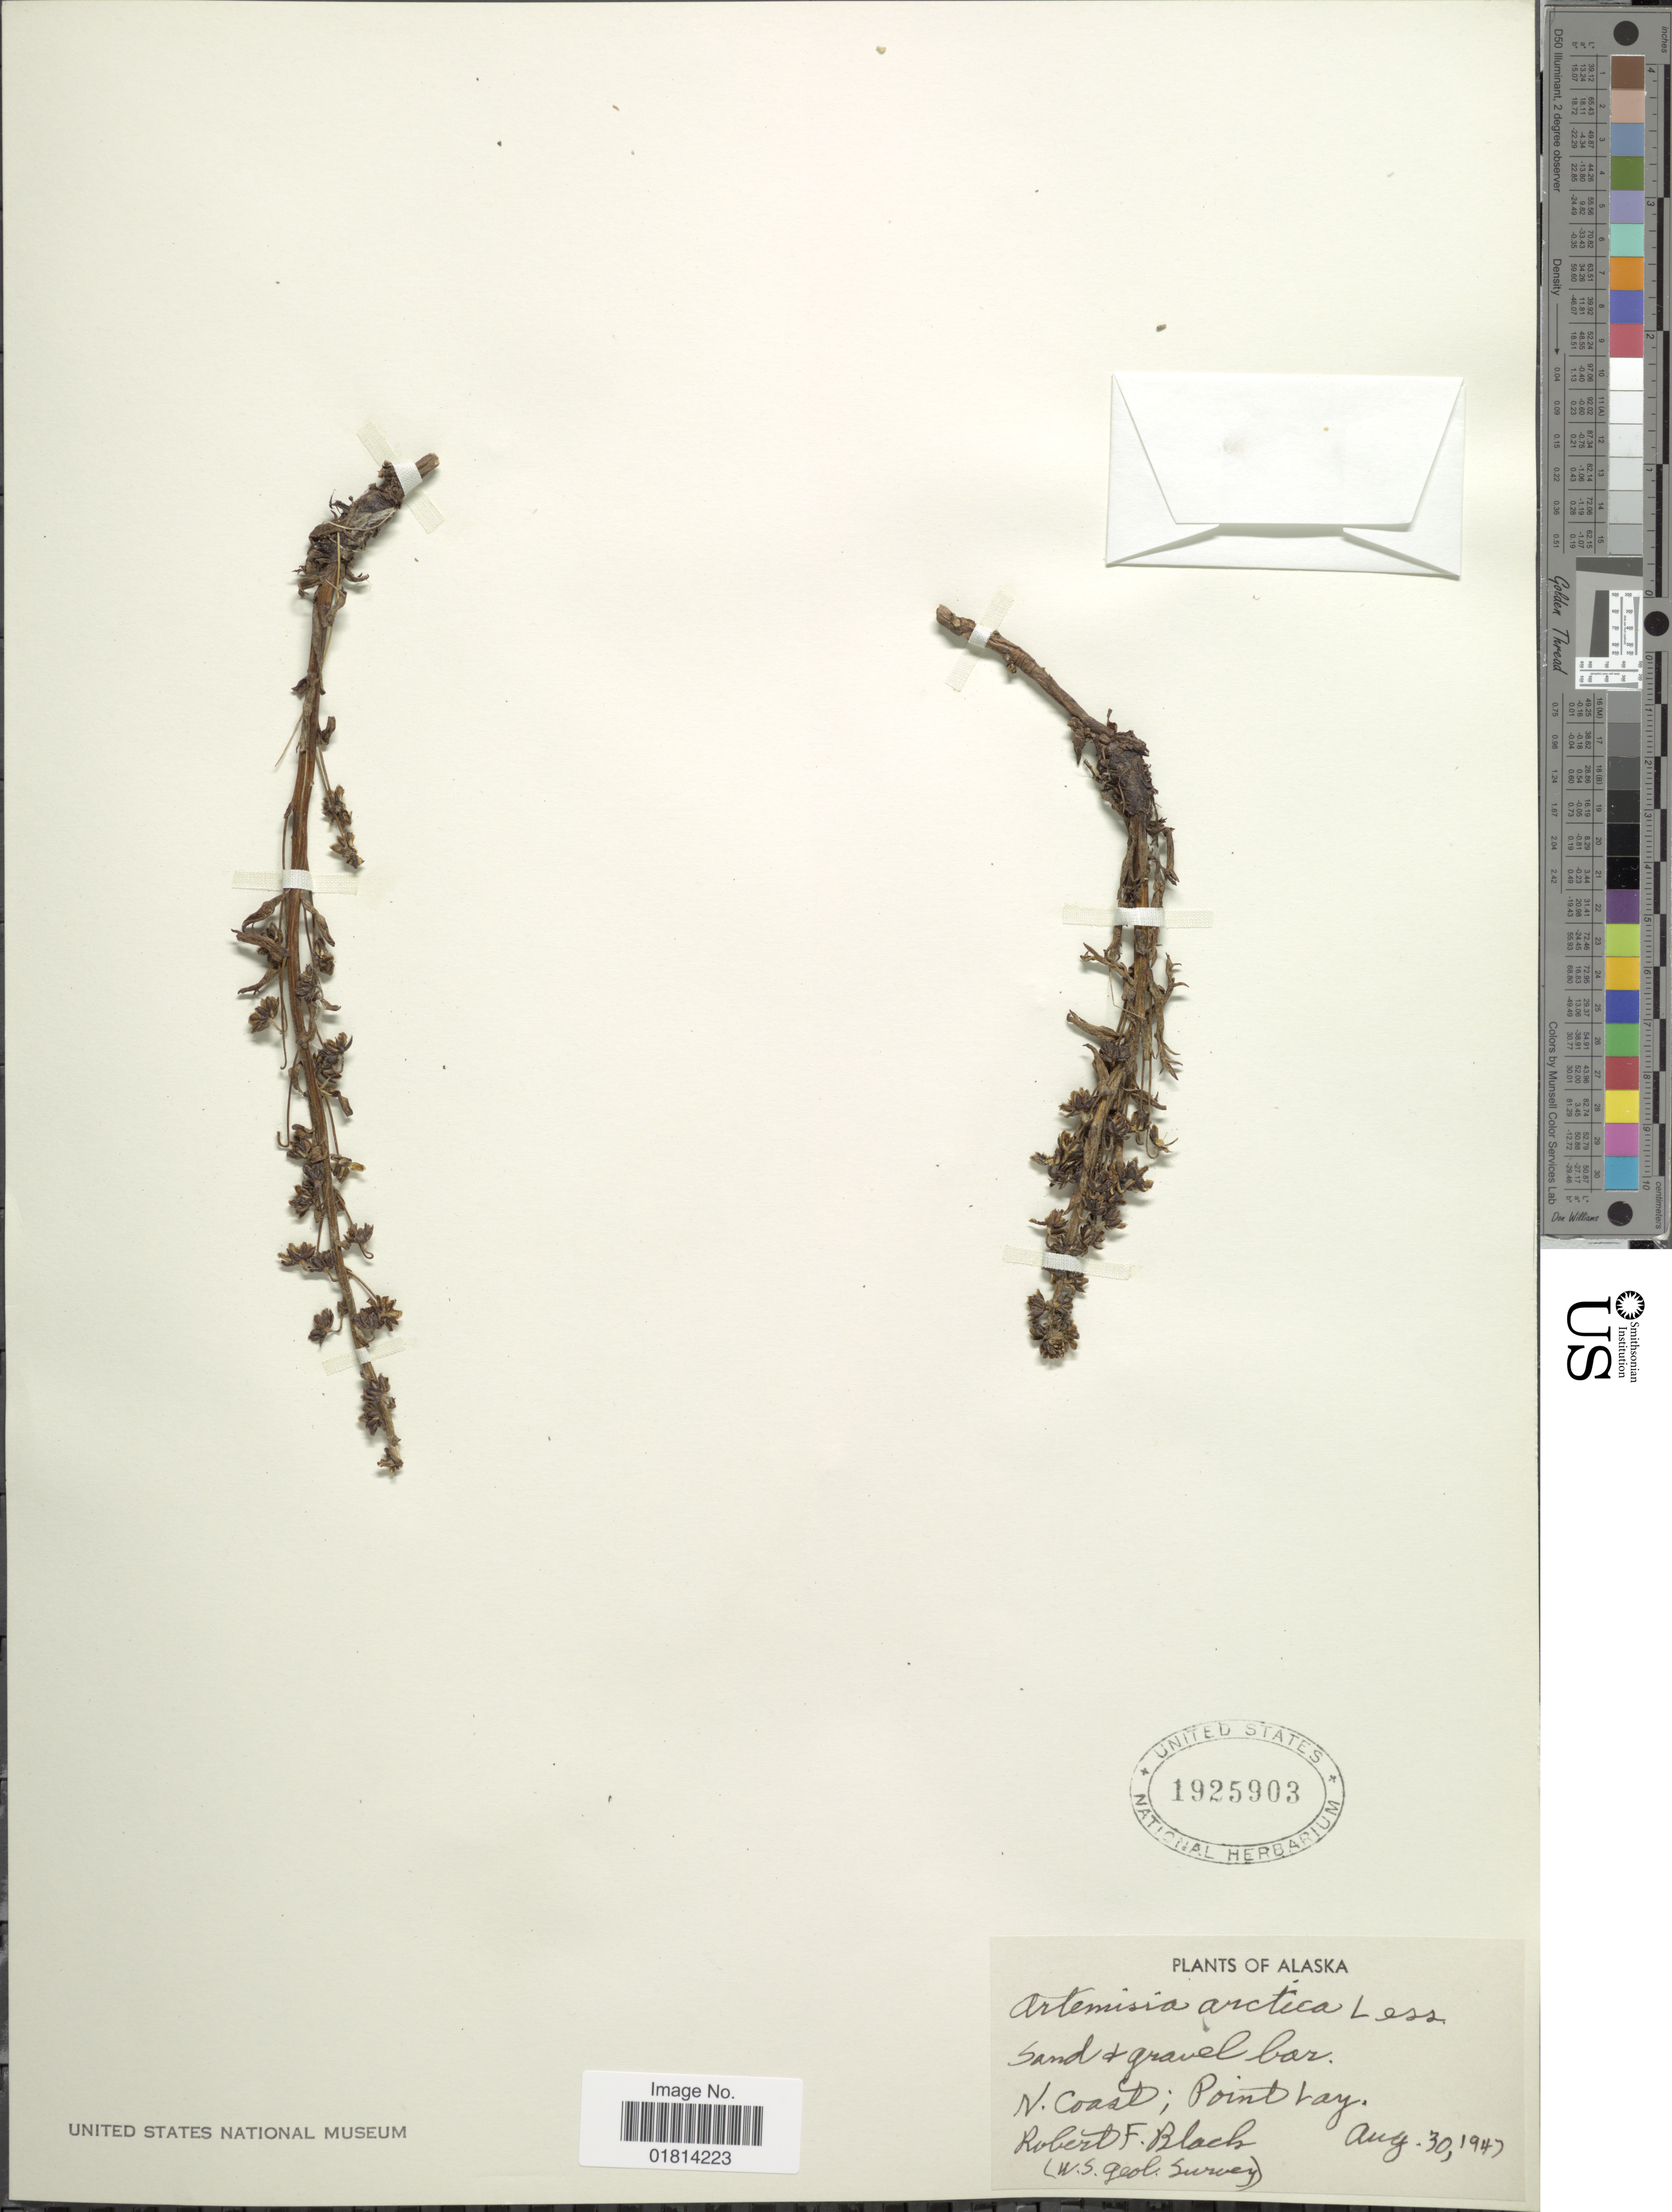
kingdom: Plantae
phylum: Tracheophyta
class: Magnoliopsida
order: Asterales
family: Asteraceae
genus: Artemisia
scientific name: Artemisia arctica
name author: Less.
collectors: R. F. Black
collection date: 1947-08-30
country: United States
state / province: Alaska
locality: N. Coast; Point Lay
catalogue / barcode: US 1925903